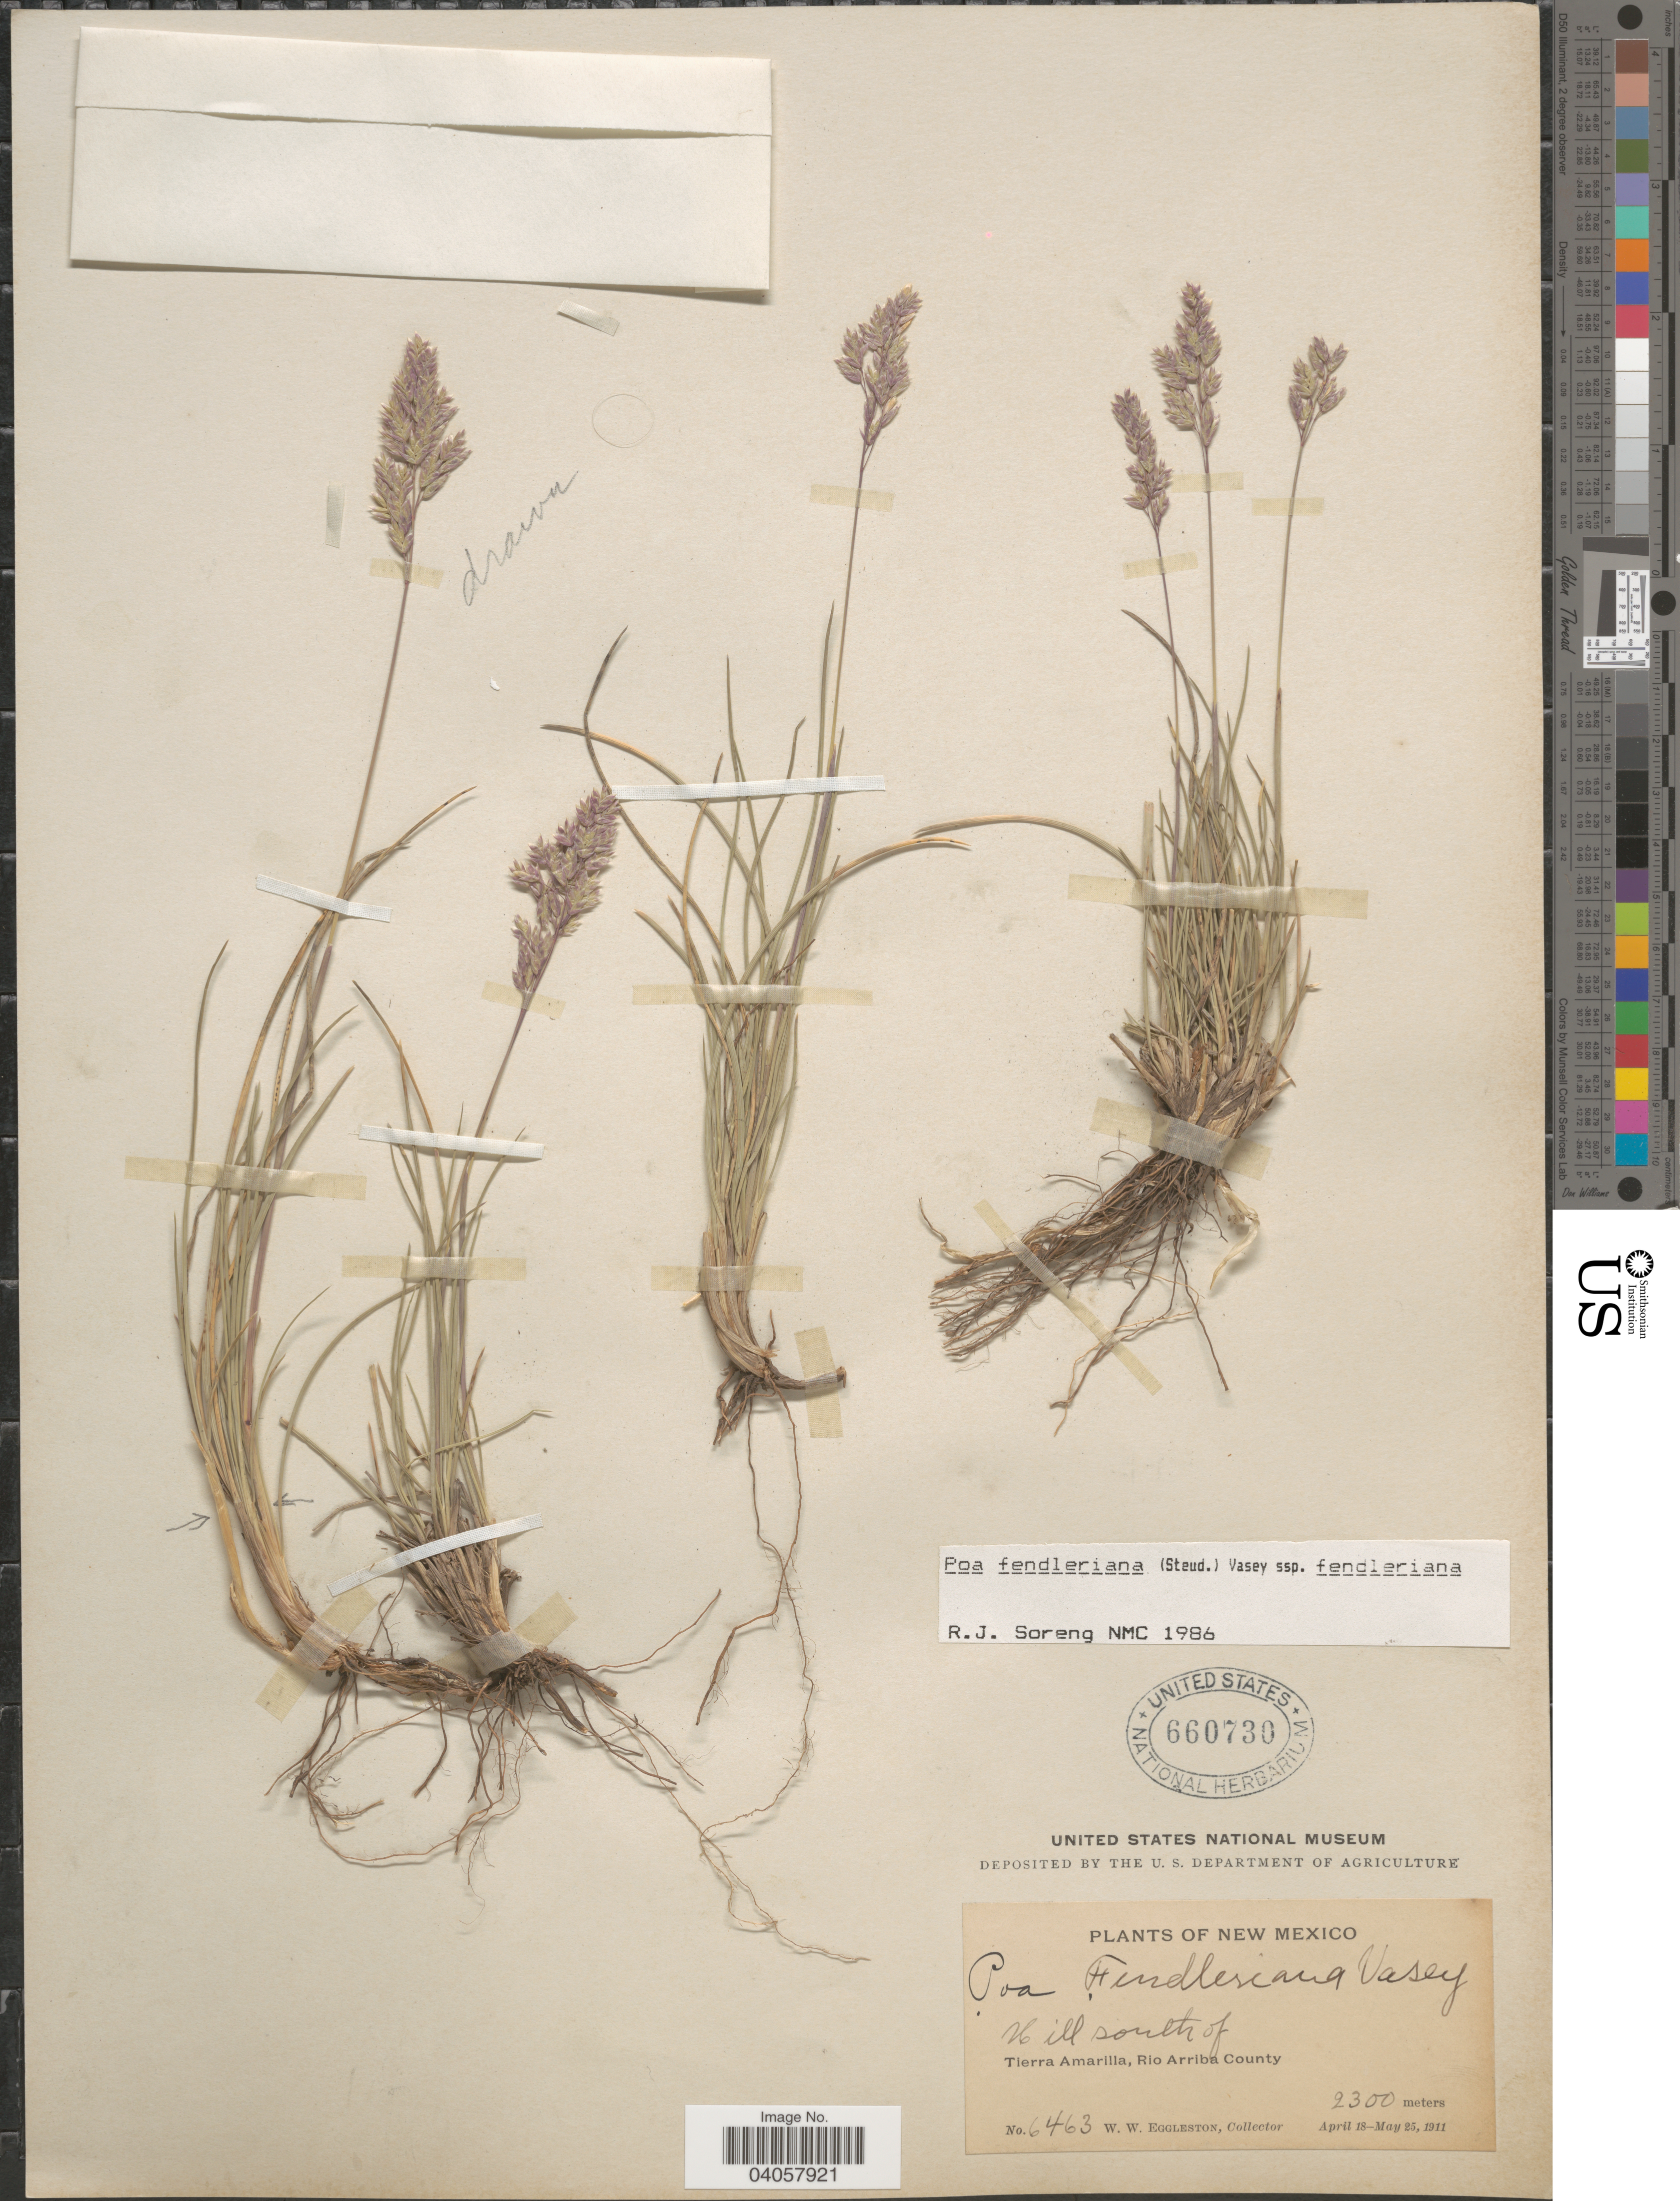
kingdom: Plantae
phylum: Tracheophyta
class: Liliopsida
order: Poales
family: Poaceae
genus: Poa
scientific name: Poa fendleriana subsp. fendleriana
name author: (Steud.) Vasey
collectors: W. W. Eggleston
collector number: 6463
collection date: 1911-04-18/1911-05-25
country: United States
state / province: New Mexico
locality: Hill south of Tierra Amarilla, Rio Arriba County.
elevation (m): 2300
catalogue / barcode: US 660730